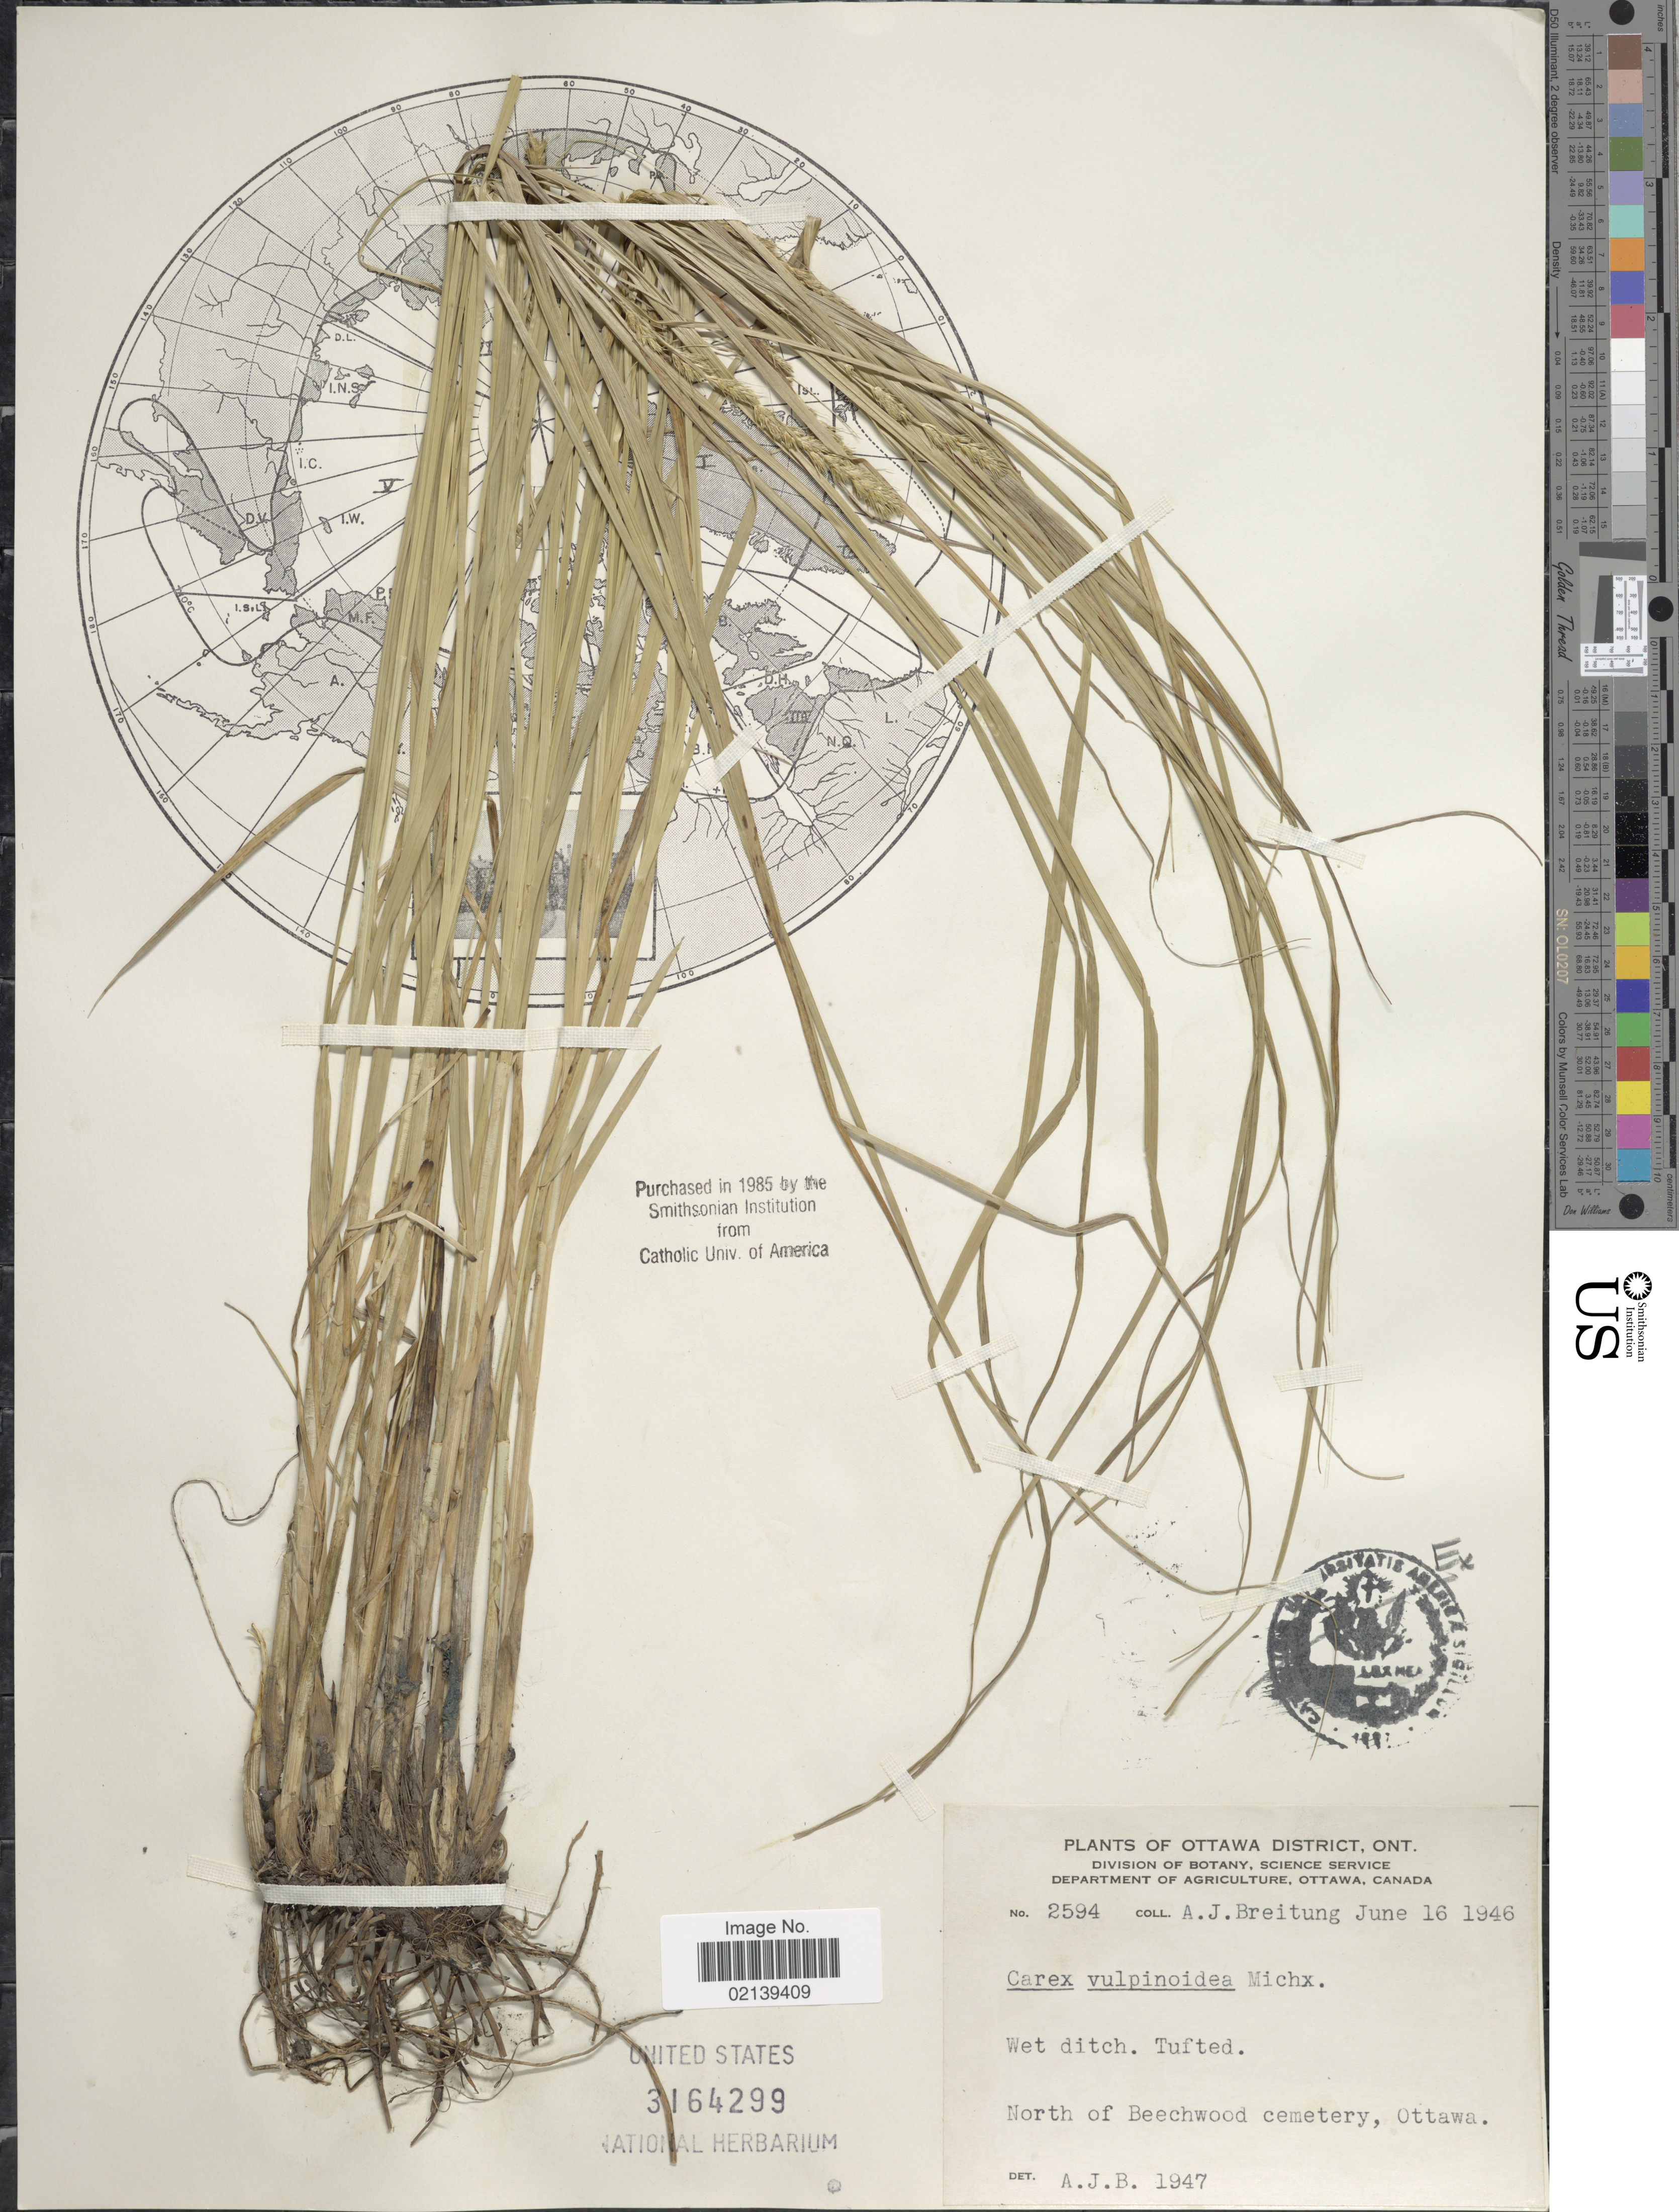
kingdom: Plantae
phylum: Tracheophyta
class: Liliopsida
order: Poales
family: Cyperaceae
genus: Carex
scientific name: Carex vulpinoidea Michx.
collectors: A. Breitung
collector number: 2594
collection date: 1946-06-16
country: Canada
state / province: Ontario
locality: Ottawa District, Ont., North of Beechwood cemetry, Ottawa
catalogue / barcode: US 3164299